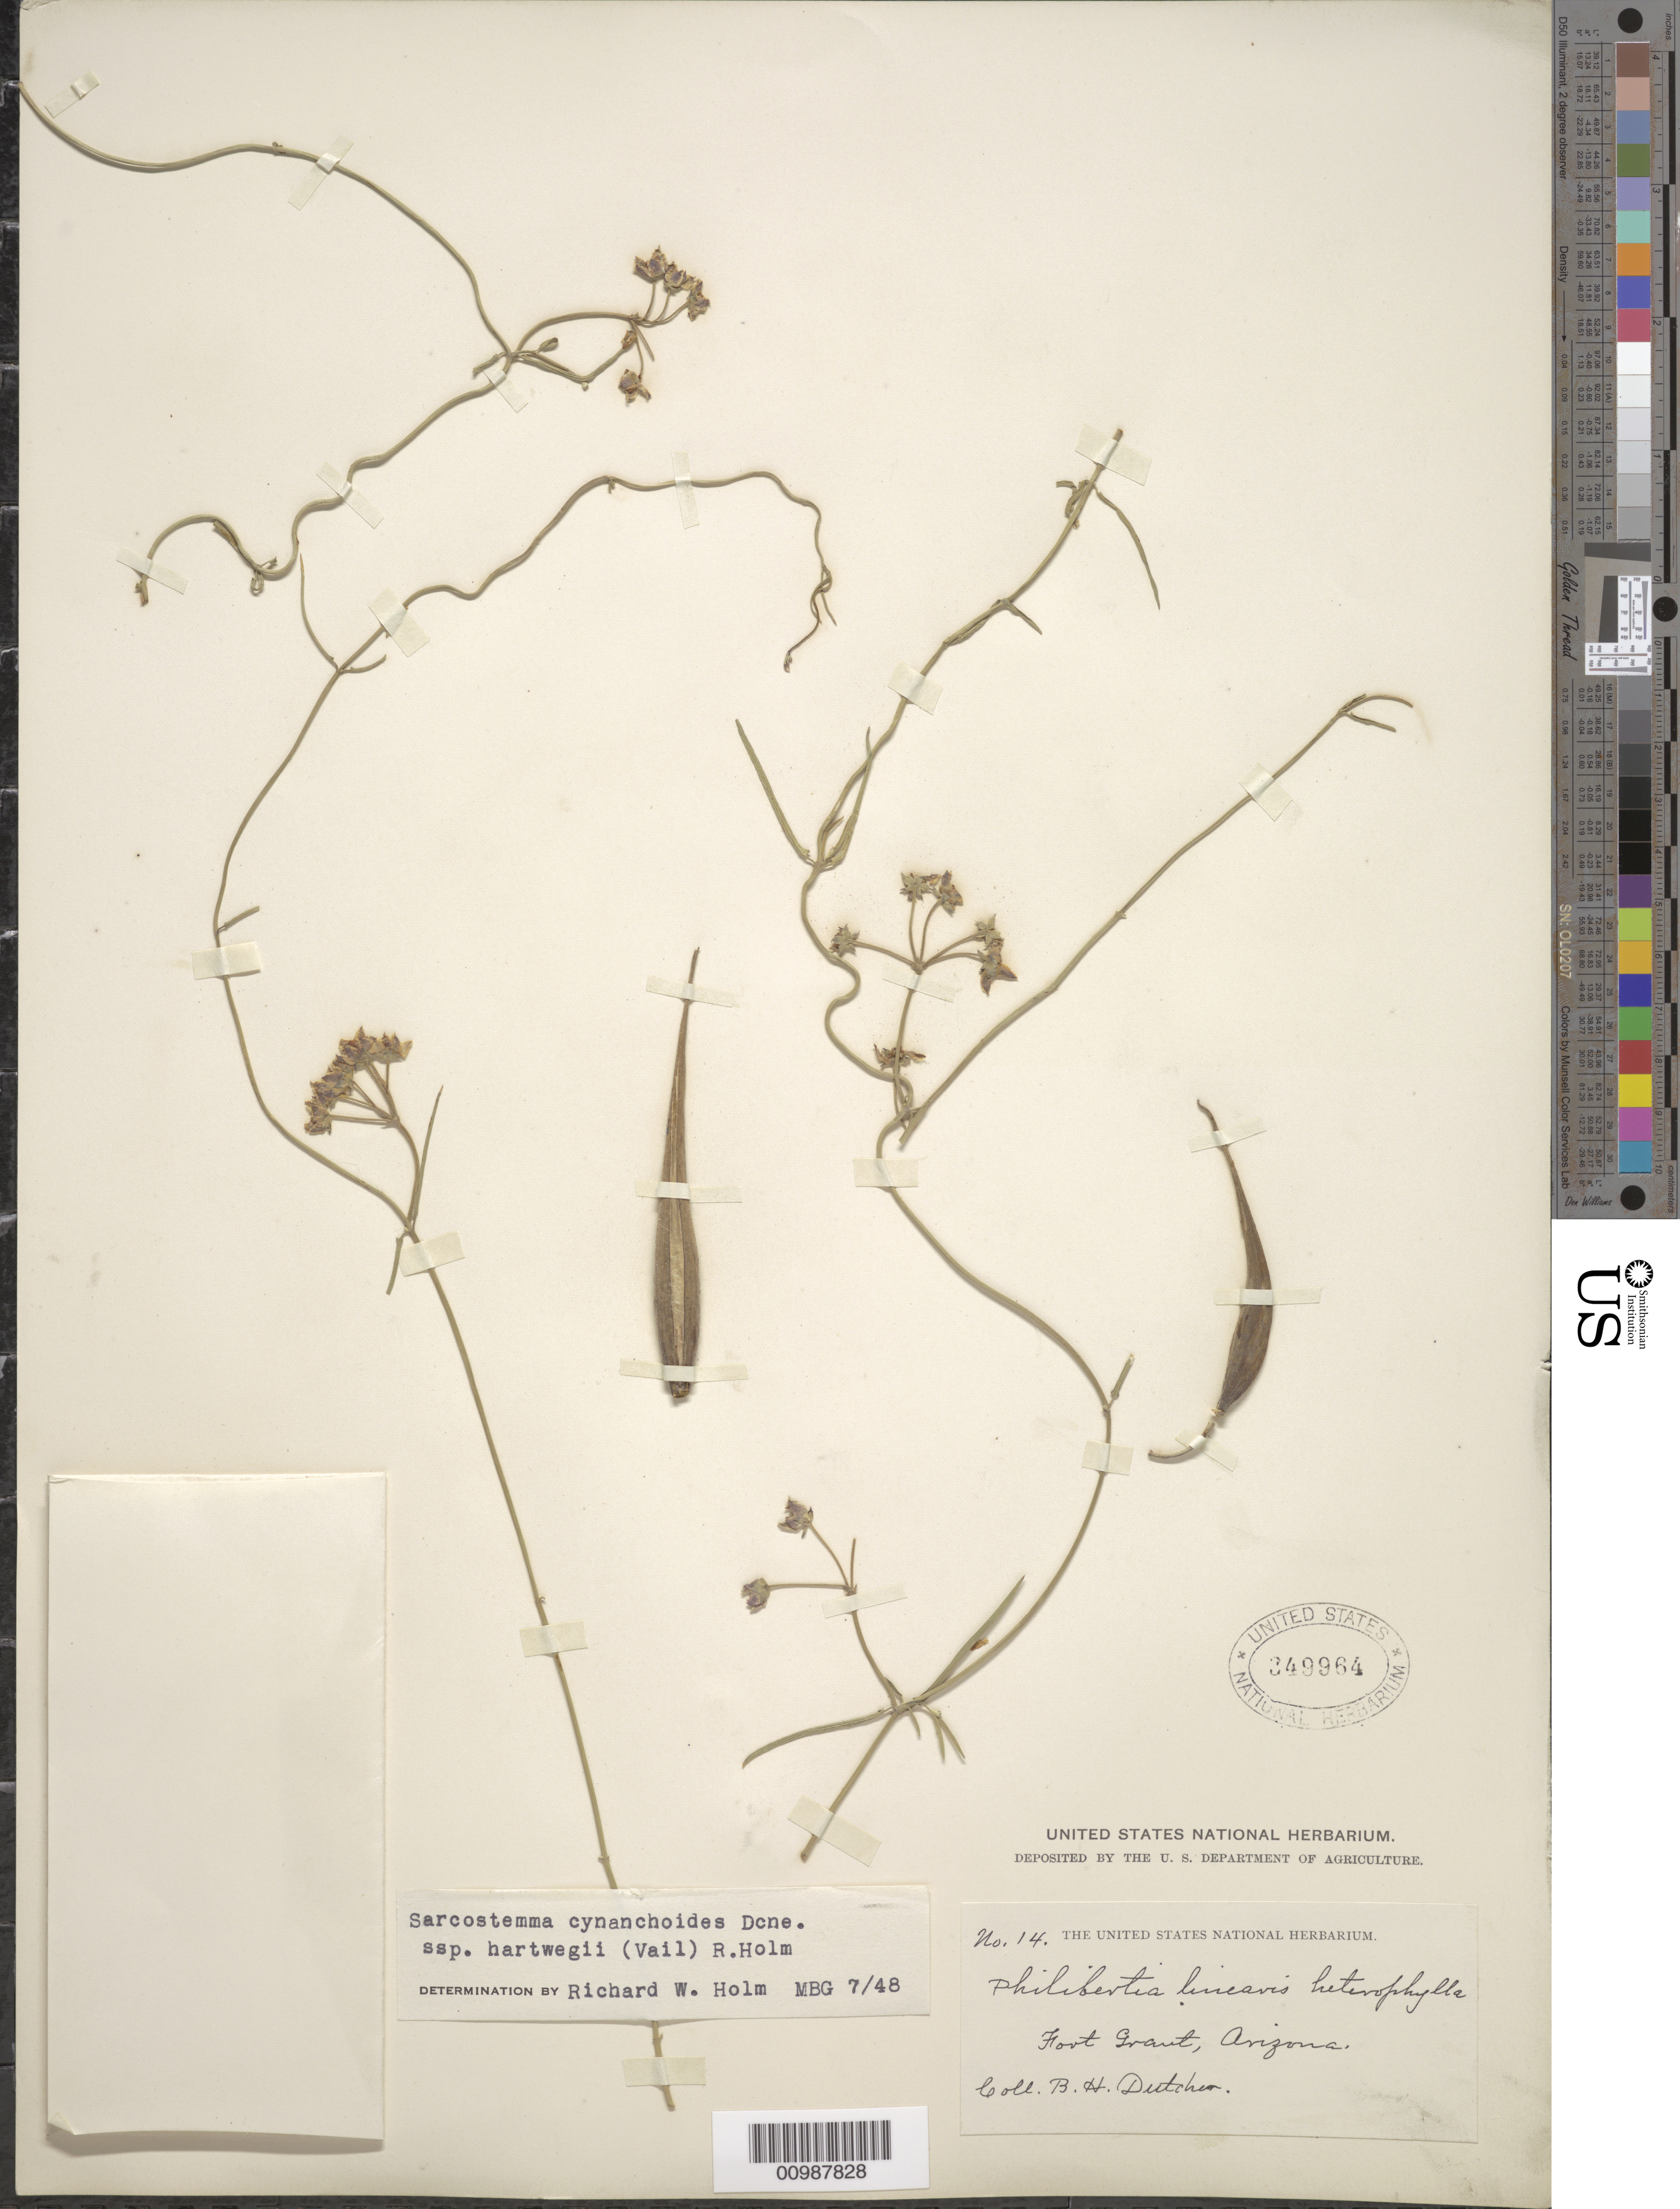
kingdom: Plantae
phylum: Tracheophyta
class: Magnoliopsida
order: Gentianales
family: Apocynaceae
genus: Sarcostemma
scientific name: Sarcostemma cynanchoides subsp. hartwegii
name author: (Vail) R.W. Holm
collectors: B. H. Dutcher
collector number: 14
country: United States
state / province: Arizona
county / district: Graham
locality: Fort Grant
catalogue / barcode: US 349964